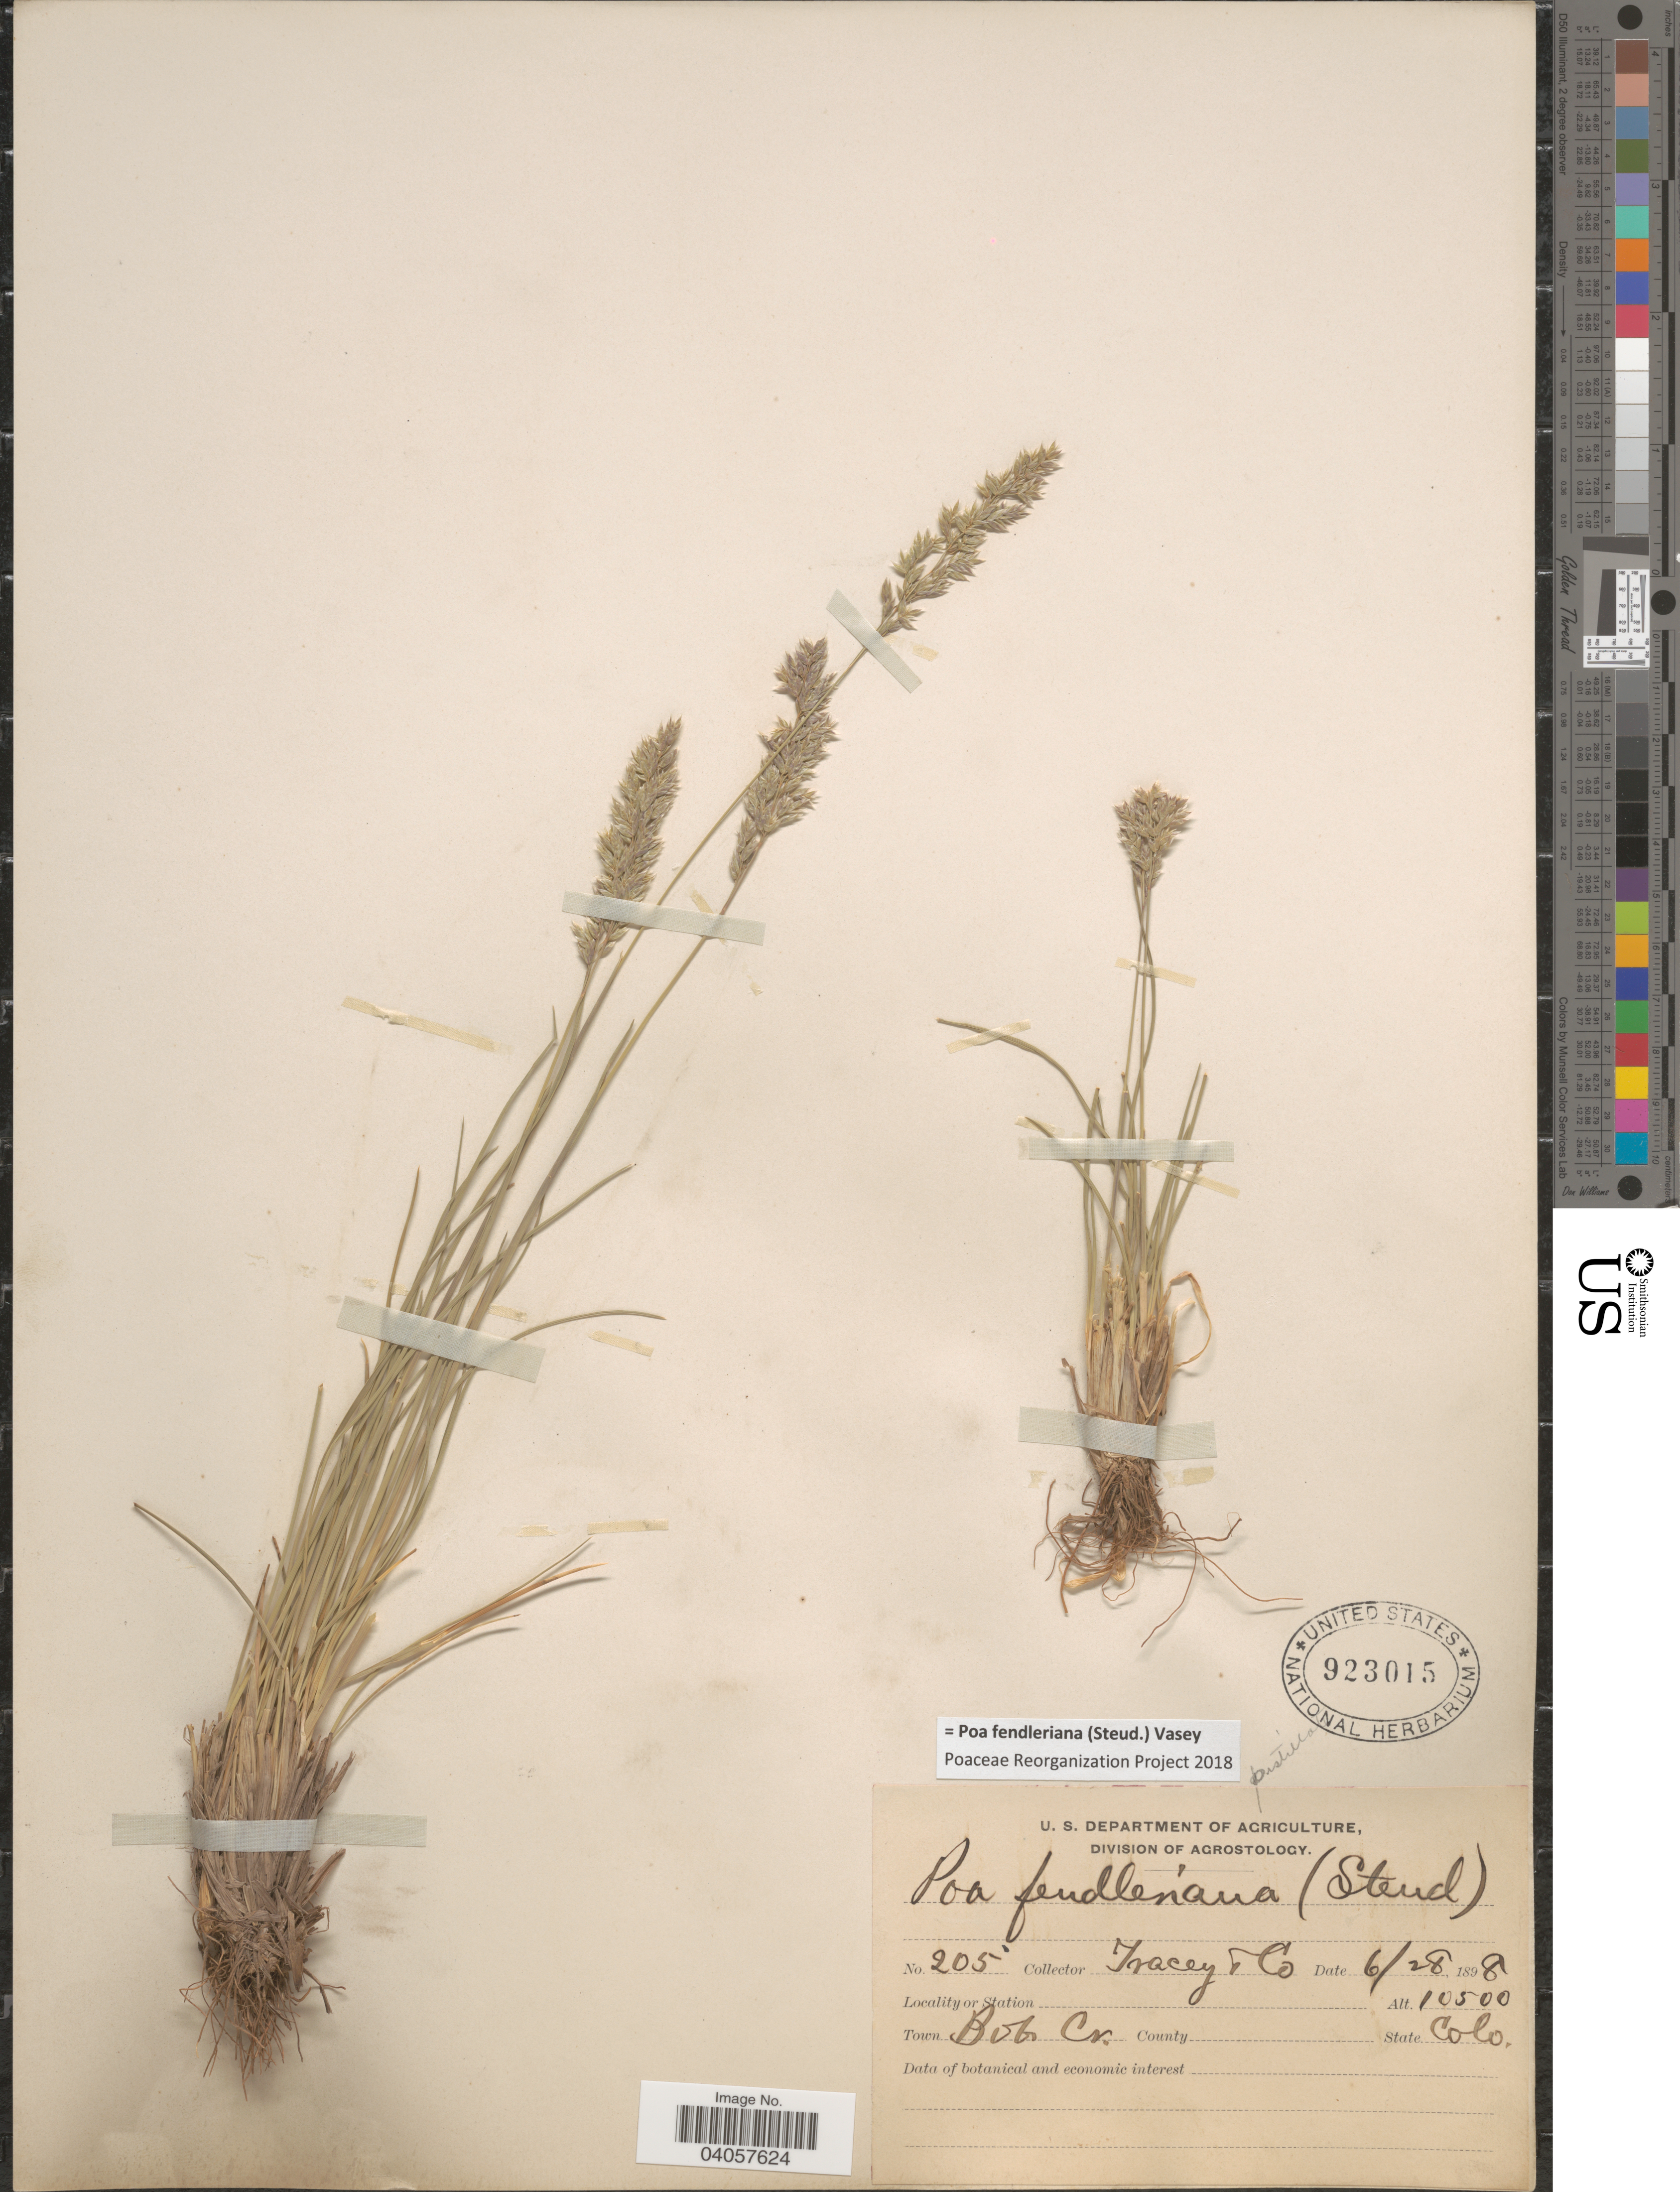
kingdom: Plantae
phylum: Tracheophyta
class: Liliopsida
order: Poales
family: Poaceae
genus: Poa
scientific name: Poa fendleriana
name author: (Steud.) Vasey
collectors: Tracey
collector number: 205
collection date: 1898-06-28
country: United States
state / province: Colorado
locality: Town Bob Cr.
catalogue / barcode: US 923015